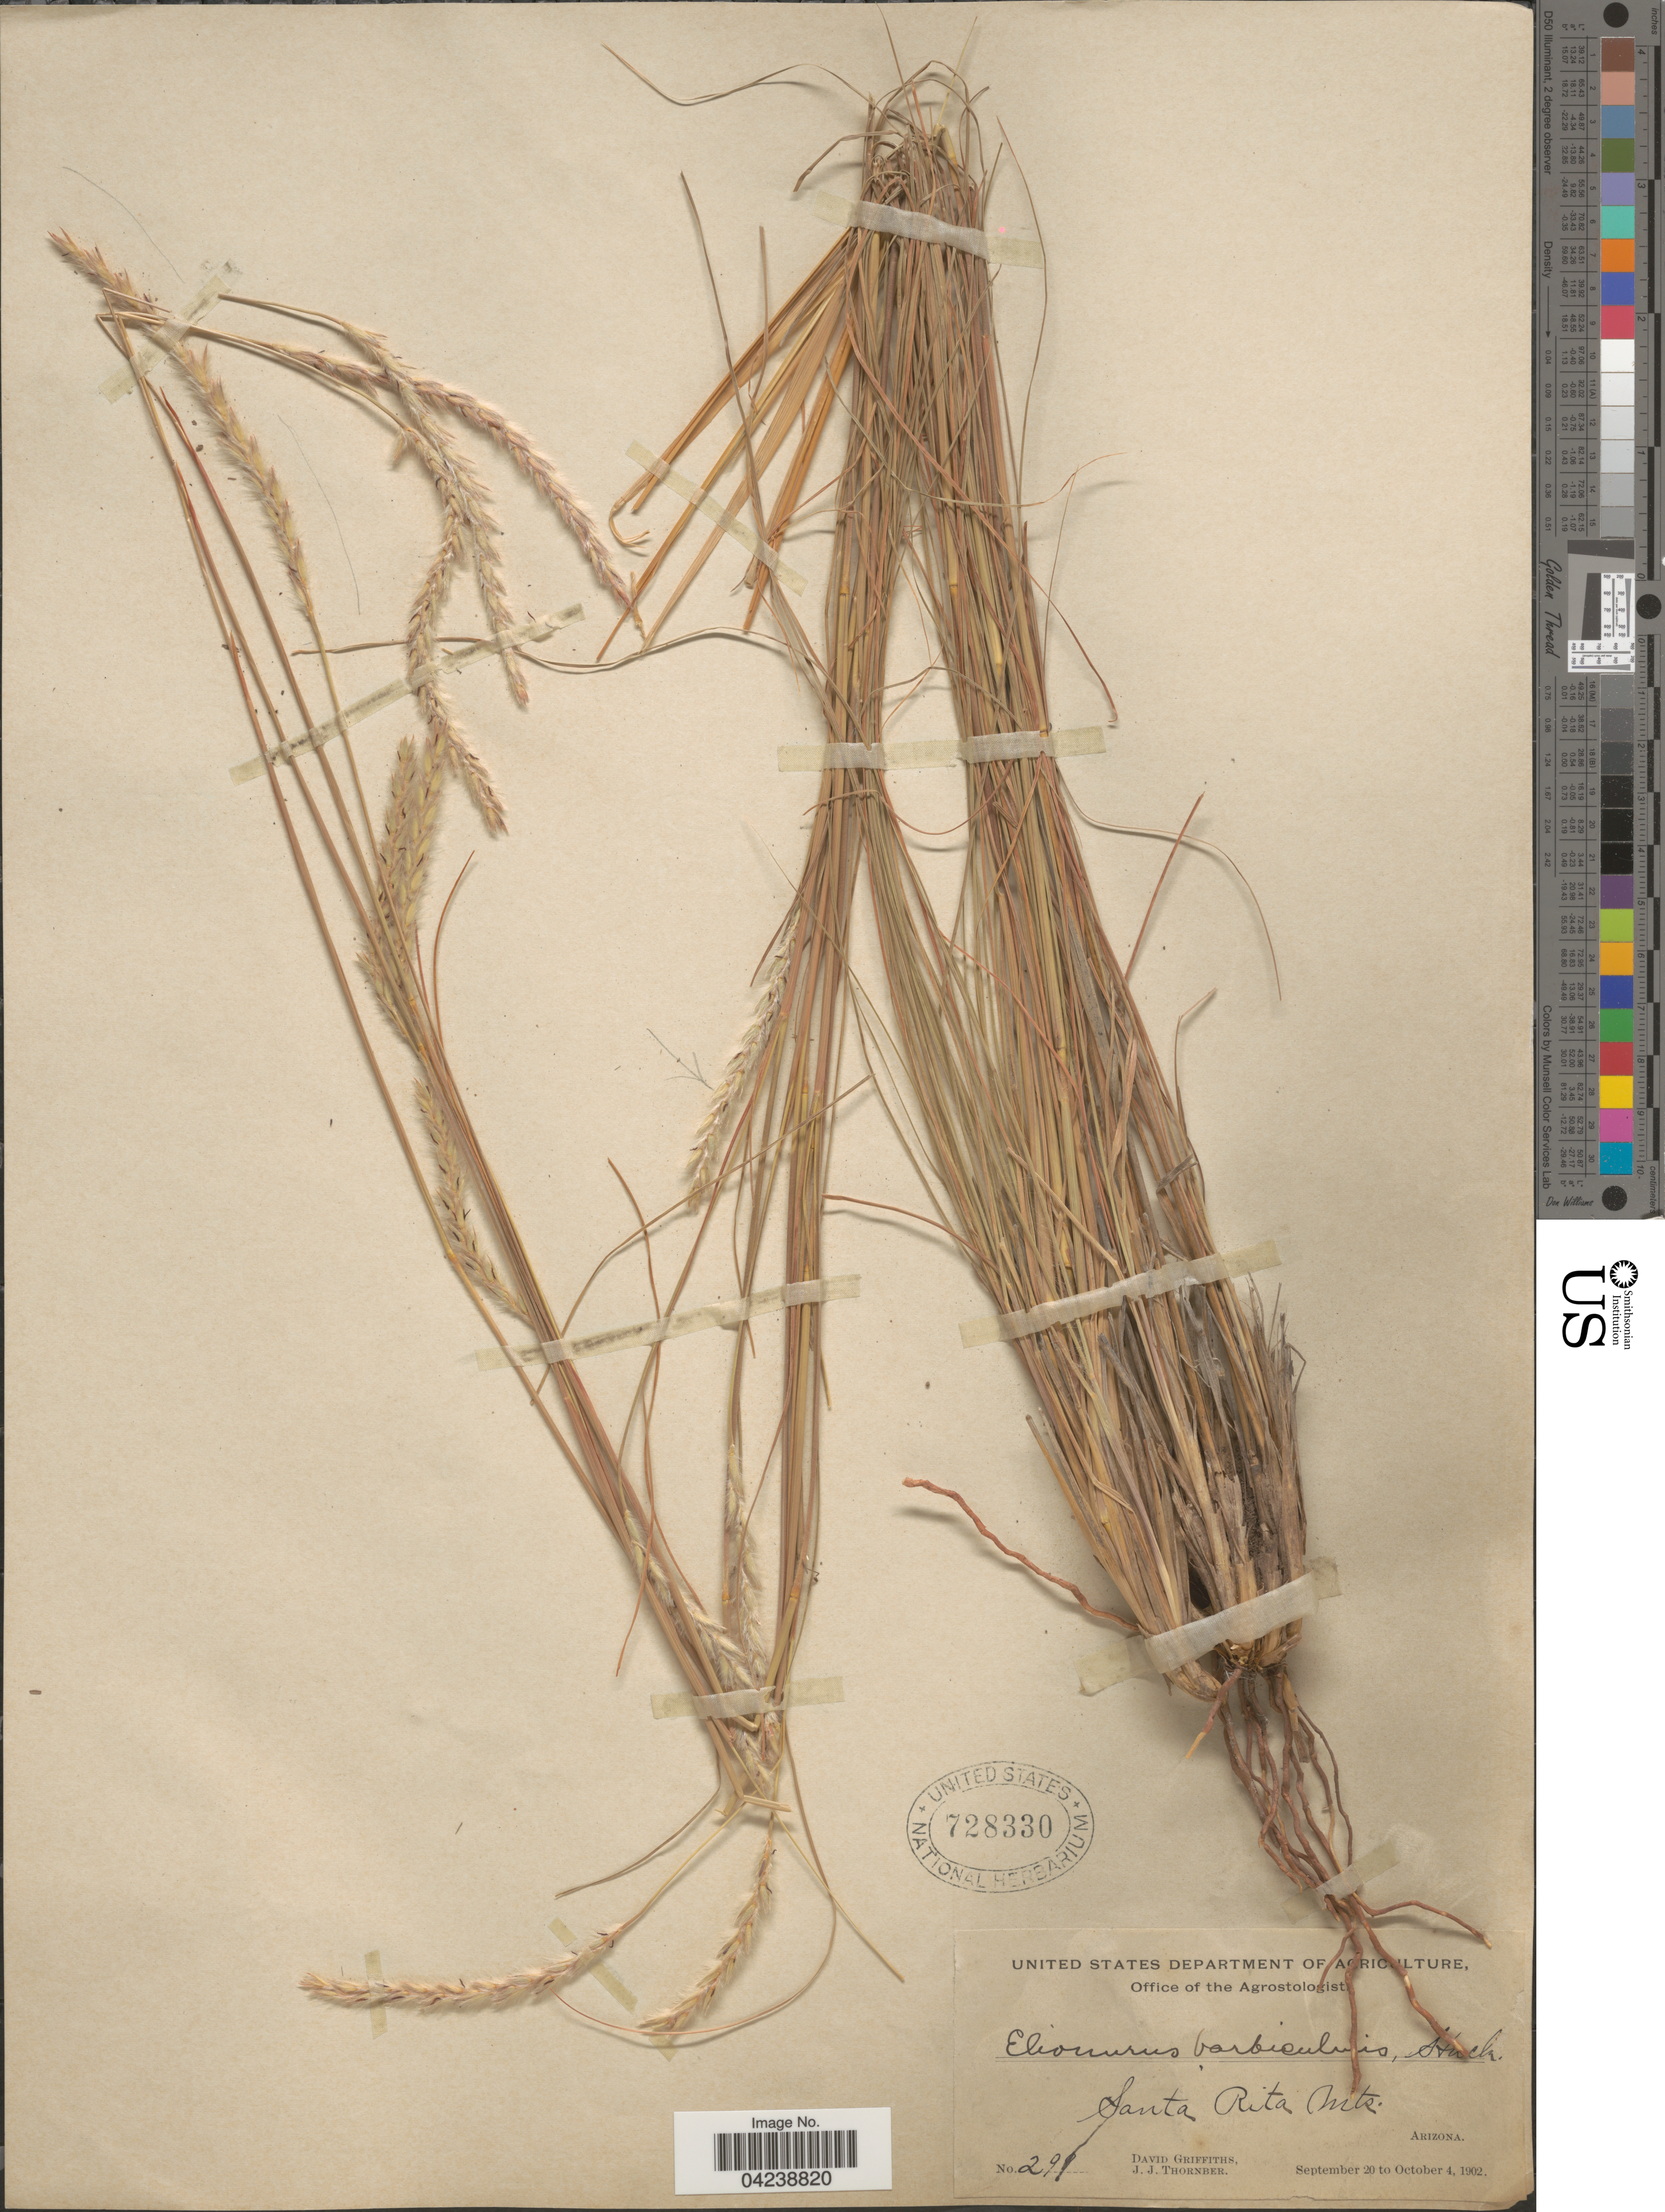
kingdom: Plantae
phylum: Tracheophyta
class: Liliopsida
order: Poales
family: Poaceae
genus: Elionurus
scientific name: Elionurus barbiculmis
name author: Hack. in A. DC.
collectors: D. Griffiths & J. Thornber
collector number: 291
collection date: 1902-09-20/1902-10-04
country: United States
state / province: Arizona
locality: Santa Rita Mts.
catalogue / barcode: US 728330